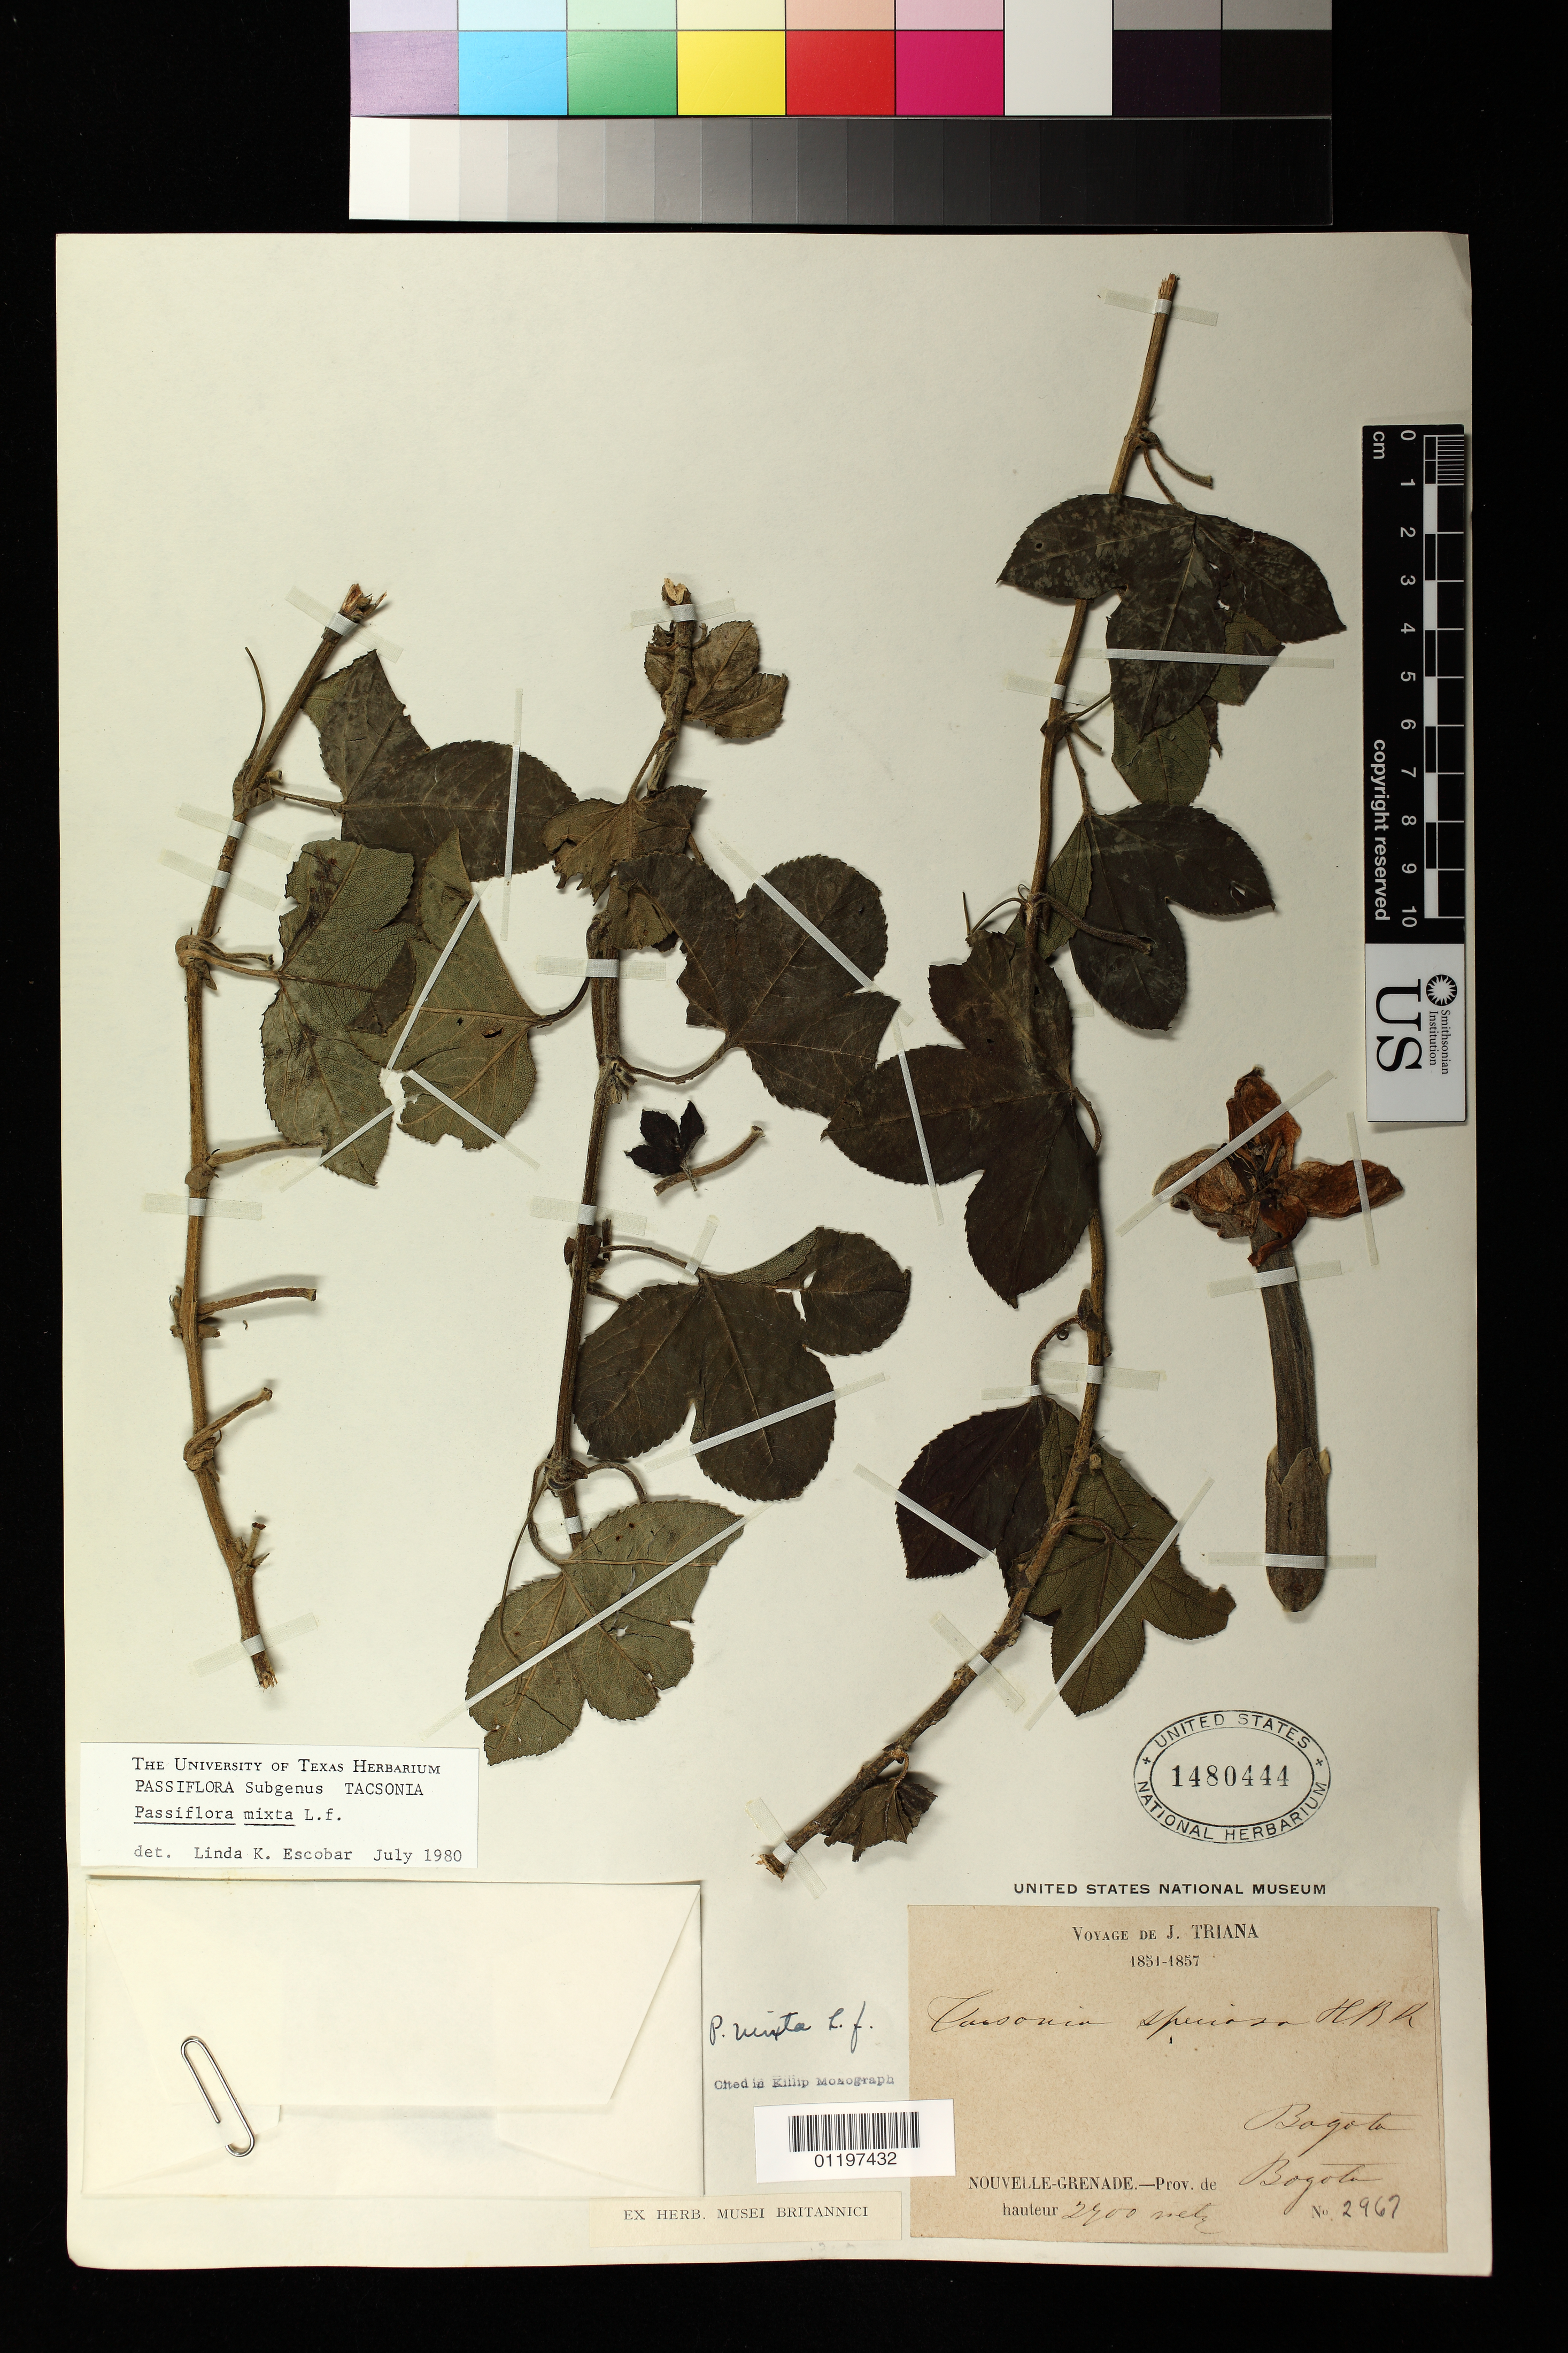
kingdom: Plantae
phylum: Tracheophyta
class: Magnoliopsida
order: Malpighiales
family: Passifloraceae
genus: Passiflora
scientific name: Passiflora mixta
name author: L. f.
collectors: J. J. Triana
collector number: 2967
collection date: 1851/1857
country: Colombia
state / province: Bogota D.C.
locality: Bogota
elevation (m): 2700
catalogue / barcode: US 1480444